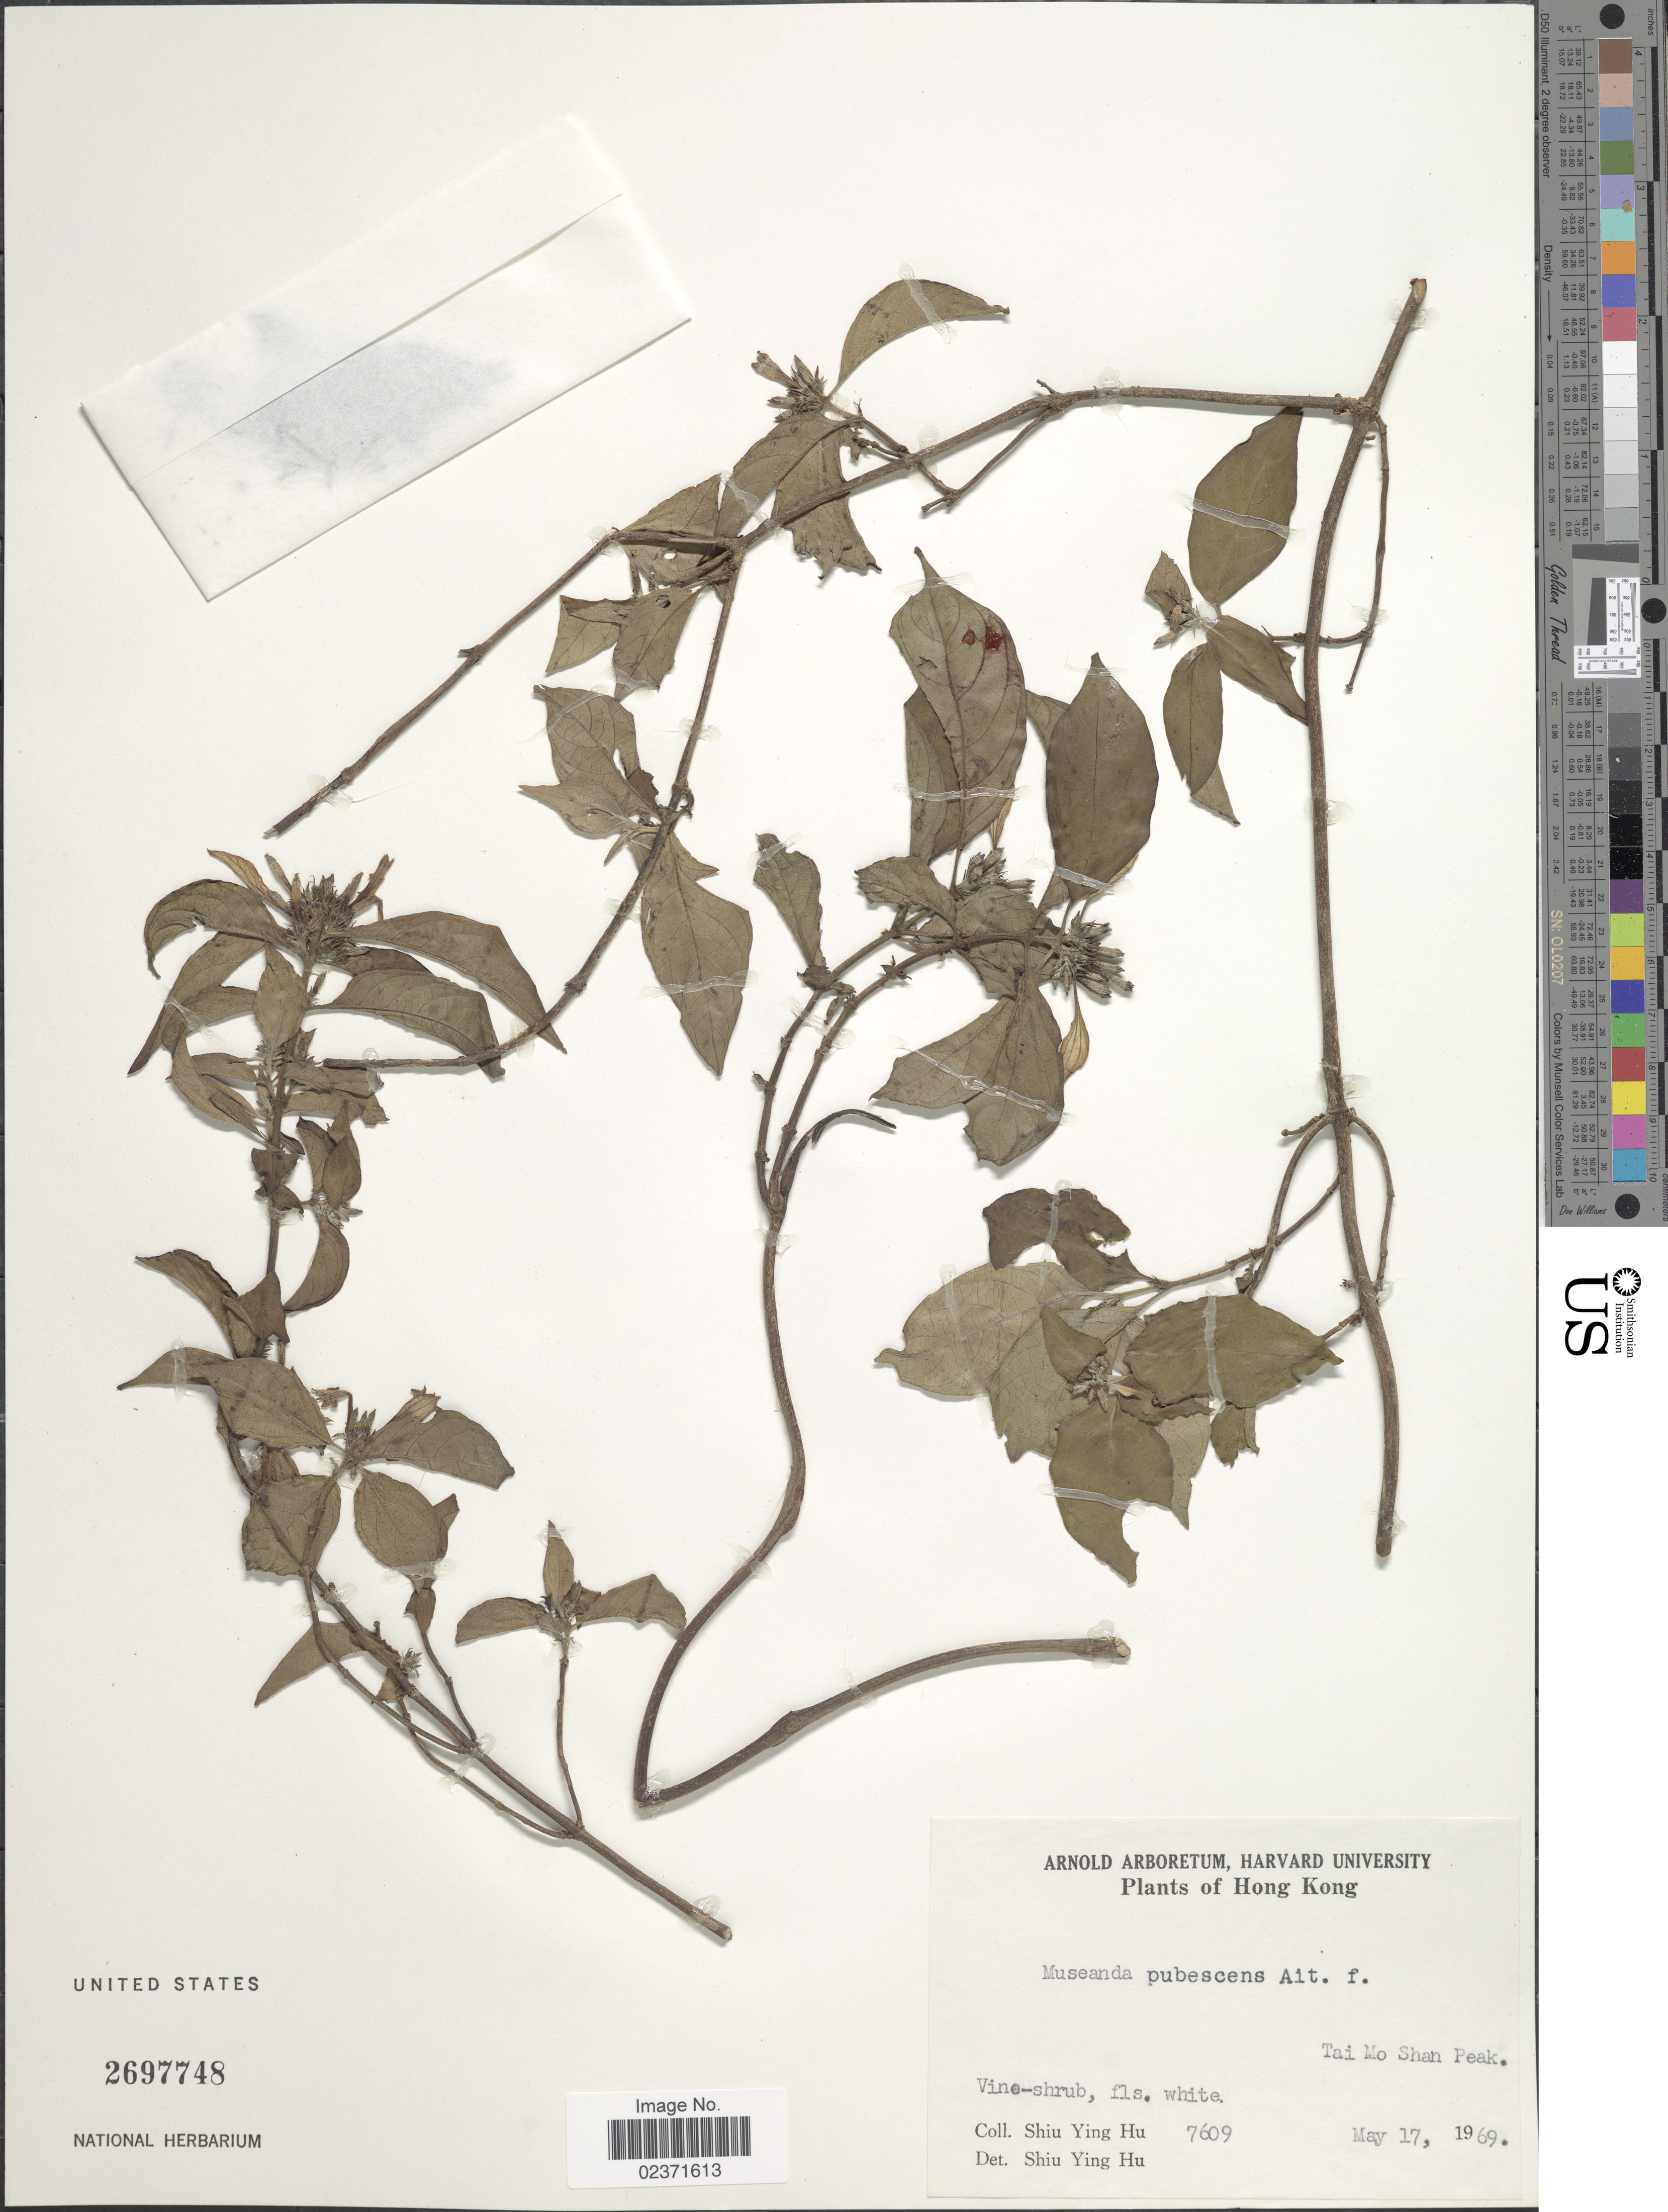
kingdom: Plantae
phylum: Tracheophyta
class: Magnoliopsida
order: Gentianales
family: Rubiaceae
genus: Mussaenda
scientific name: Mussaenda pubescens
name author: W.T. Aiton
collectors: S. Y. Hu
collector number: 7609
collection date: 1969-05-17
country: China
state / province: Hong Kong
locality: Tai Mo Shan Peak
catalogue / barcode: US 2697748